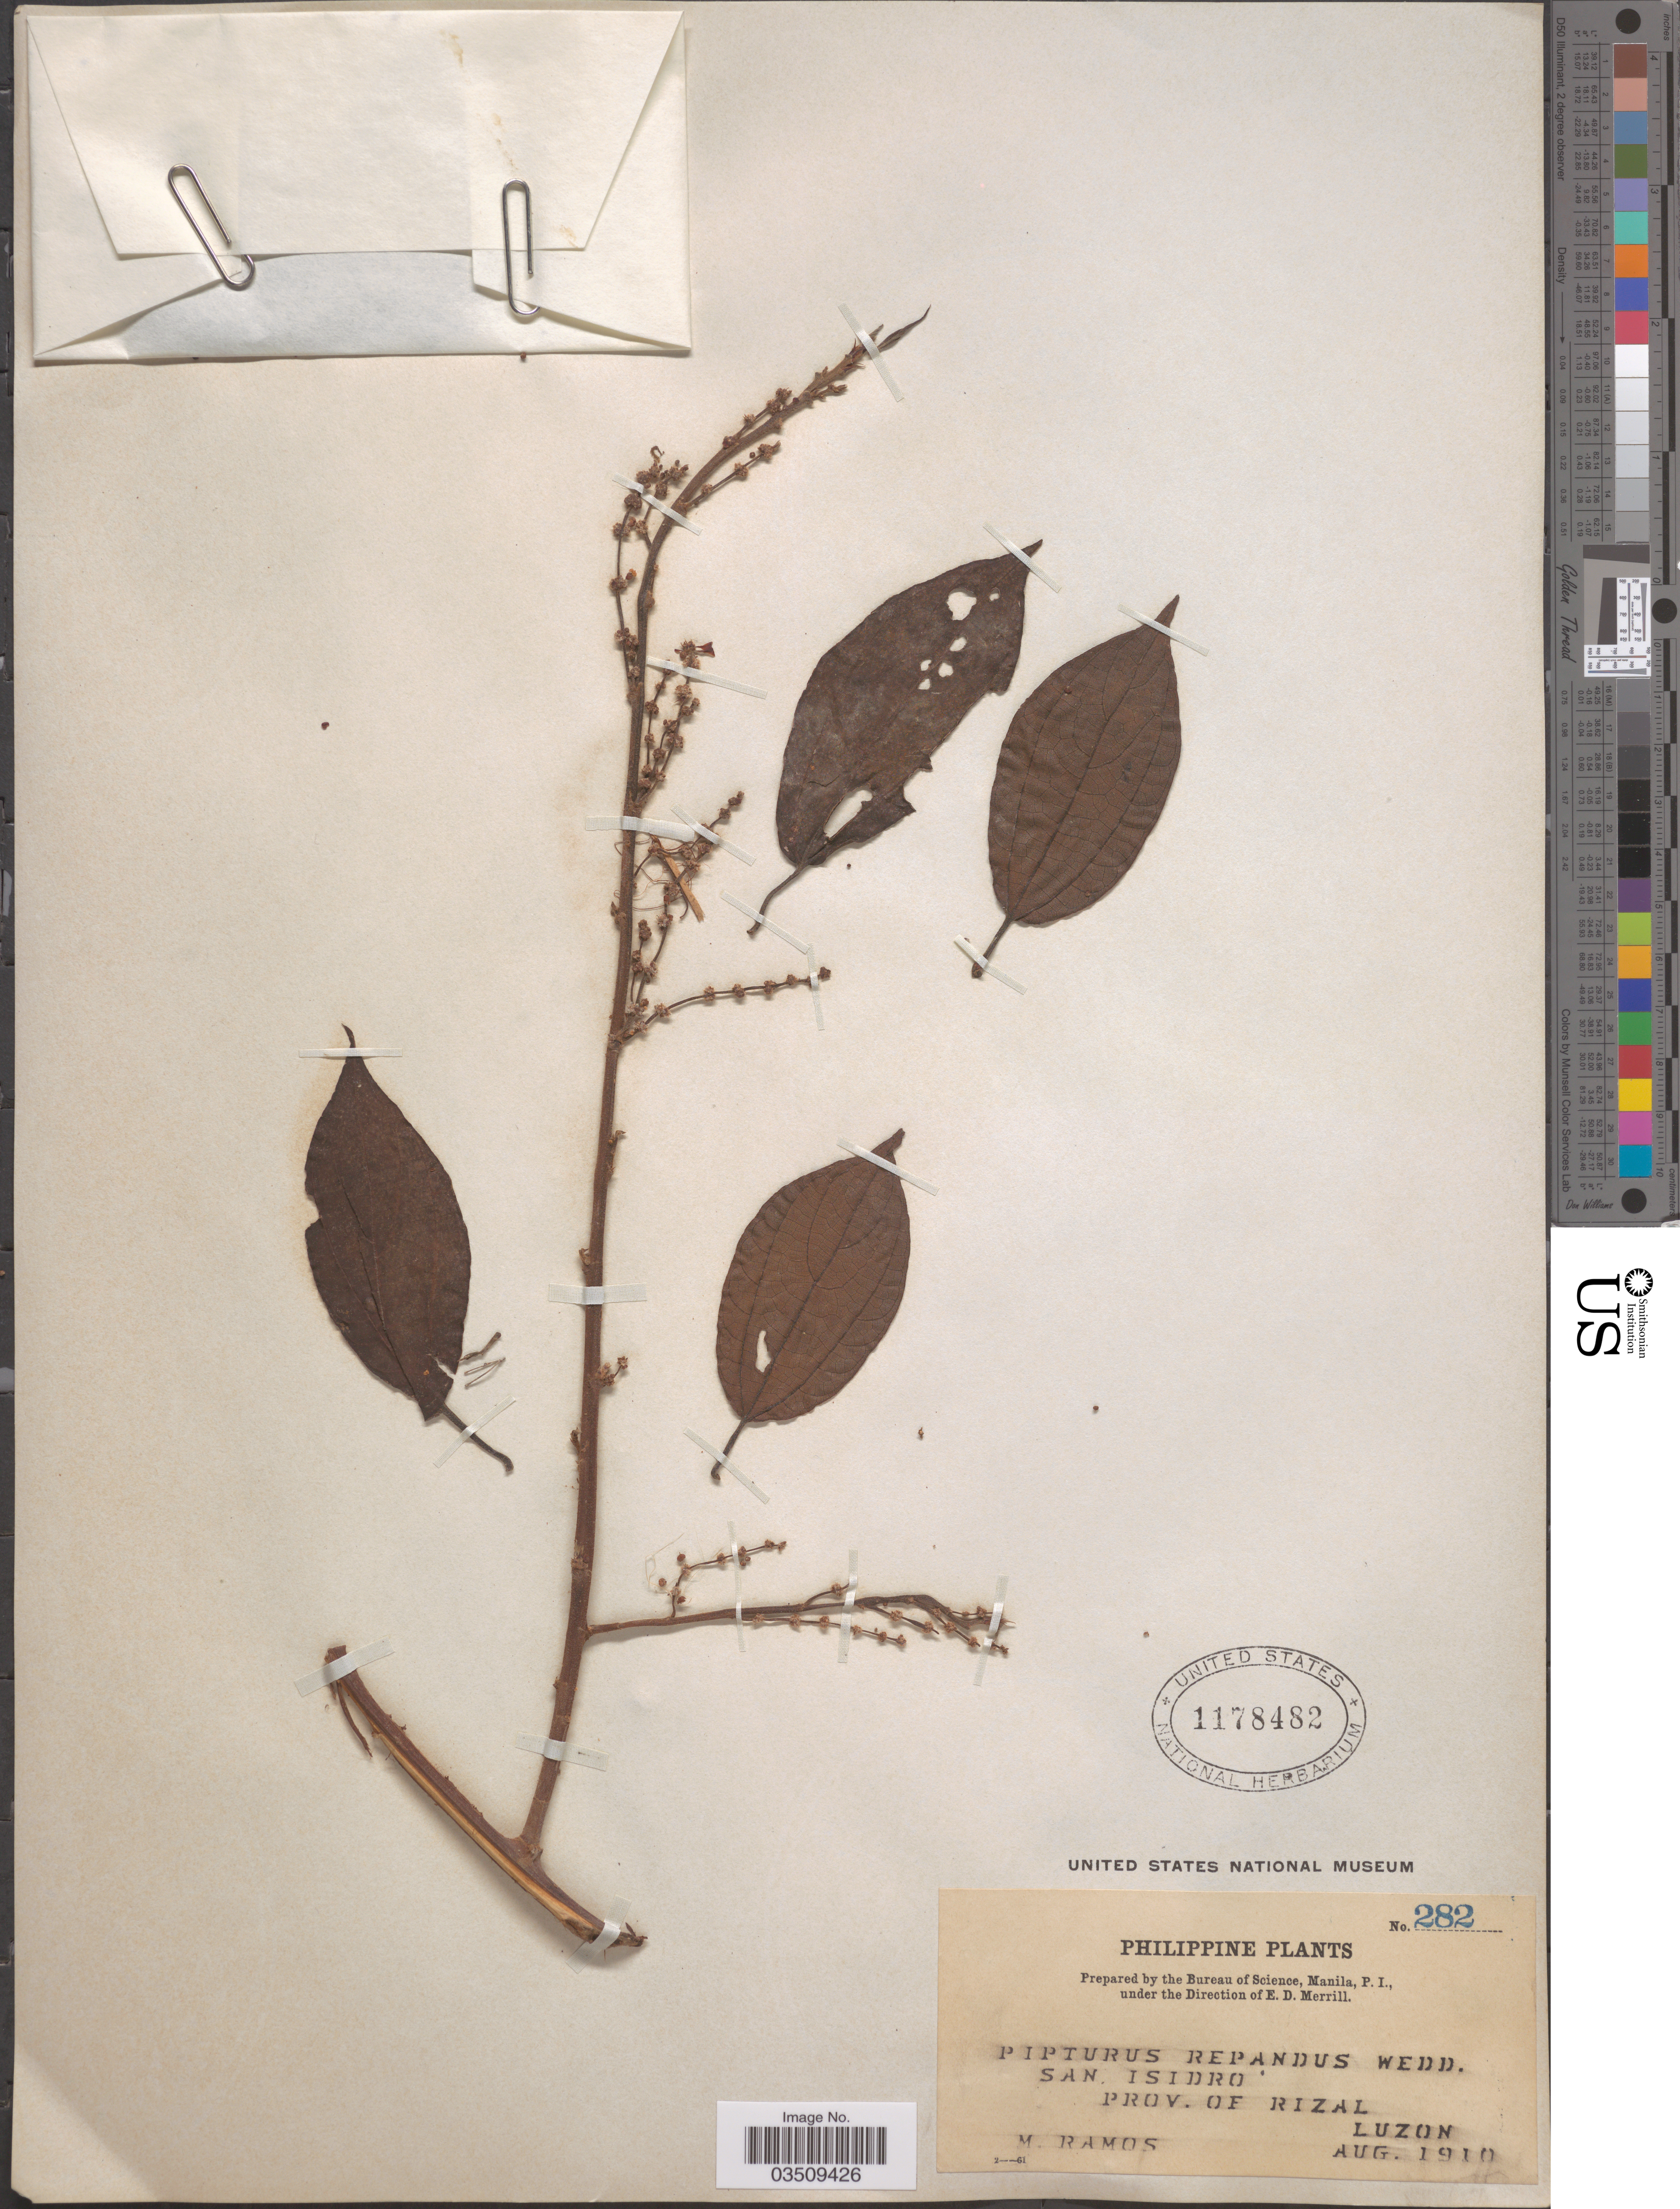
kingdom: Plantae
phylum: Tracheophyta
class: Magnoliopsida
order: Rosales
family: Urticaceae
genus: Nothocnide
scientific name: Nothocnide repanda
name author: (Blume) Blume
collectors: M. Ramos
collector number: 282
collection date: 1910-08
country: Philippines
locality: San Isidro. Prov. of Rizal. Luzon.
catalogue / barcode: US 1178482